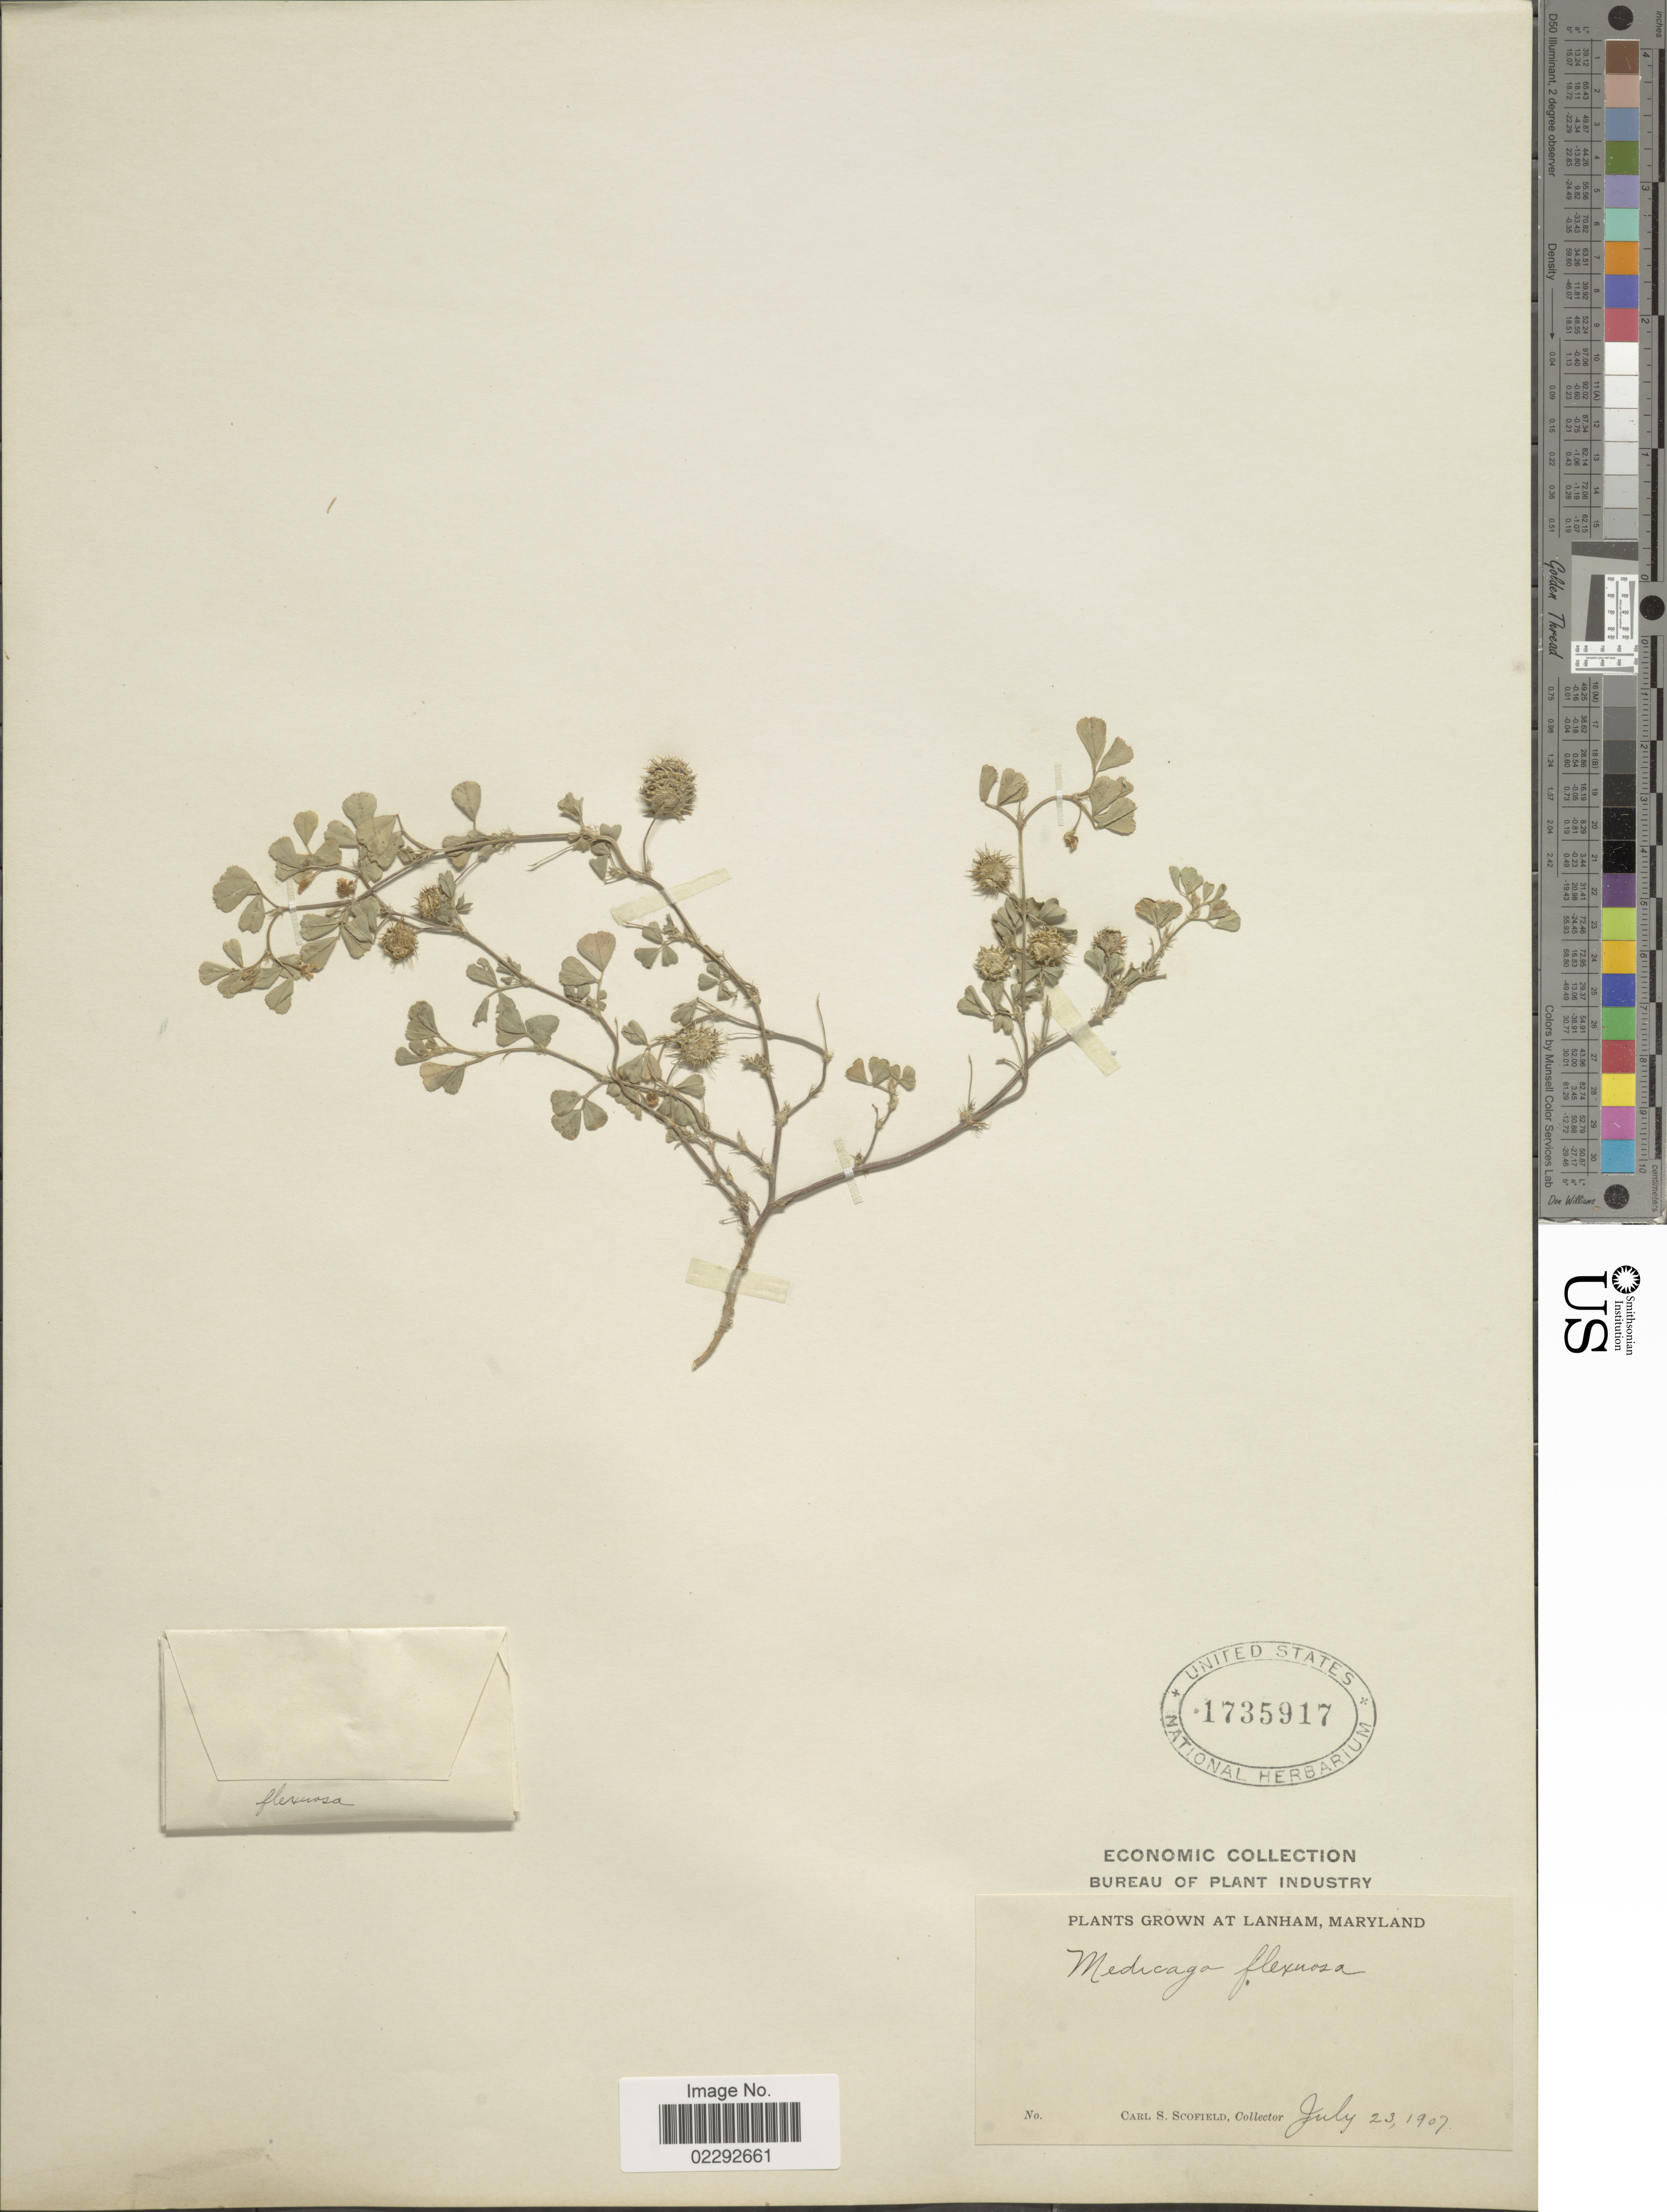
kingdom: Plantae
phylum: Tracheophyta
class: Magnoliopsida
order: Fabales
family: Fabaceae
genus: Medicago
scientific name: Medicago flexuosa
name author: Ten.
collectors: C. Scofield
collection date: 1907-07-23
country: United States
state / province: Maryland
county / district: Prince George's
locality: Lanham, Maryland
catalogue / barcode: US 1735917